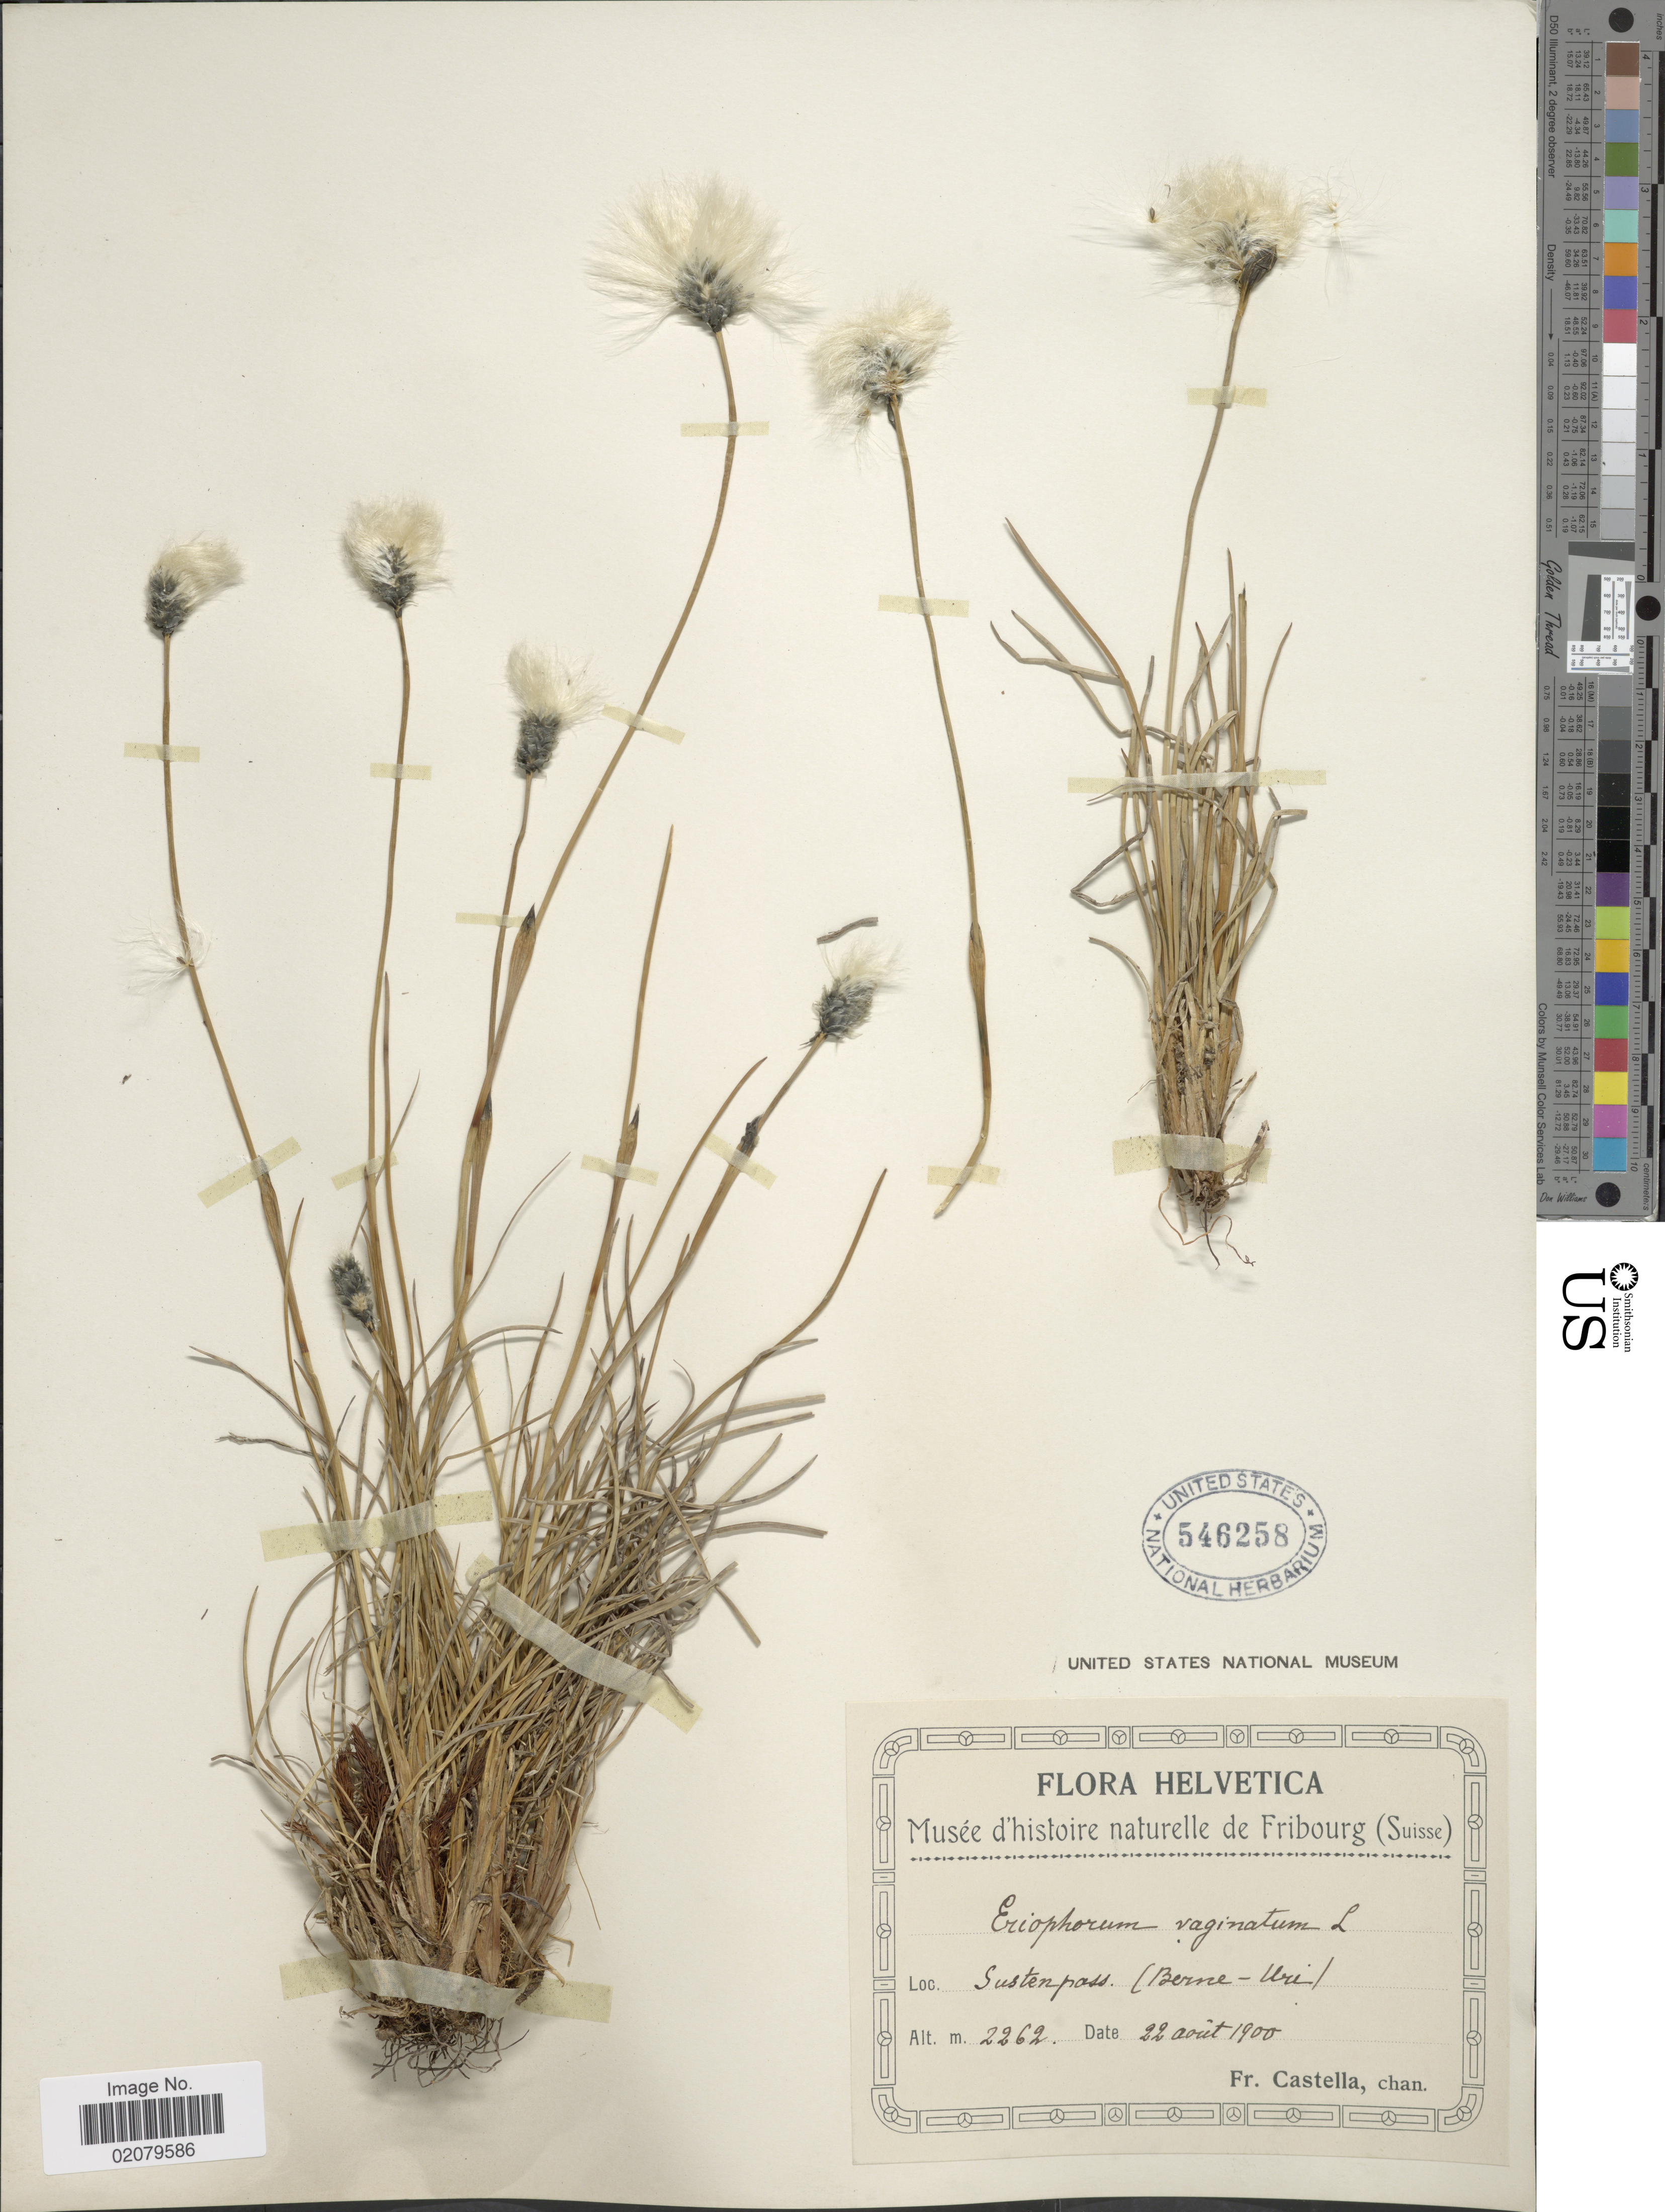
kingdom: Plantae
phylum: Tracheophyta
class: Liliopsida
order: Poales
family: Cyperaceae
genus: Eriophorum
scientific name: Eriophorum vaginatum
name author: L.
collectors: Fr. Castella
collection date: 1900-08-22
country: Switzerland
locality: Helvetica, Sustenpass (Berne-Uri)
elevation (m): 2262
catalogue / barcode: US 546258